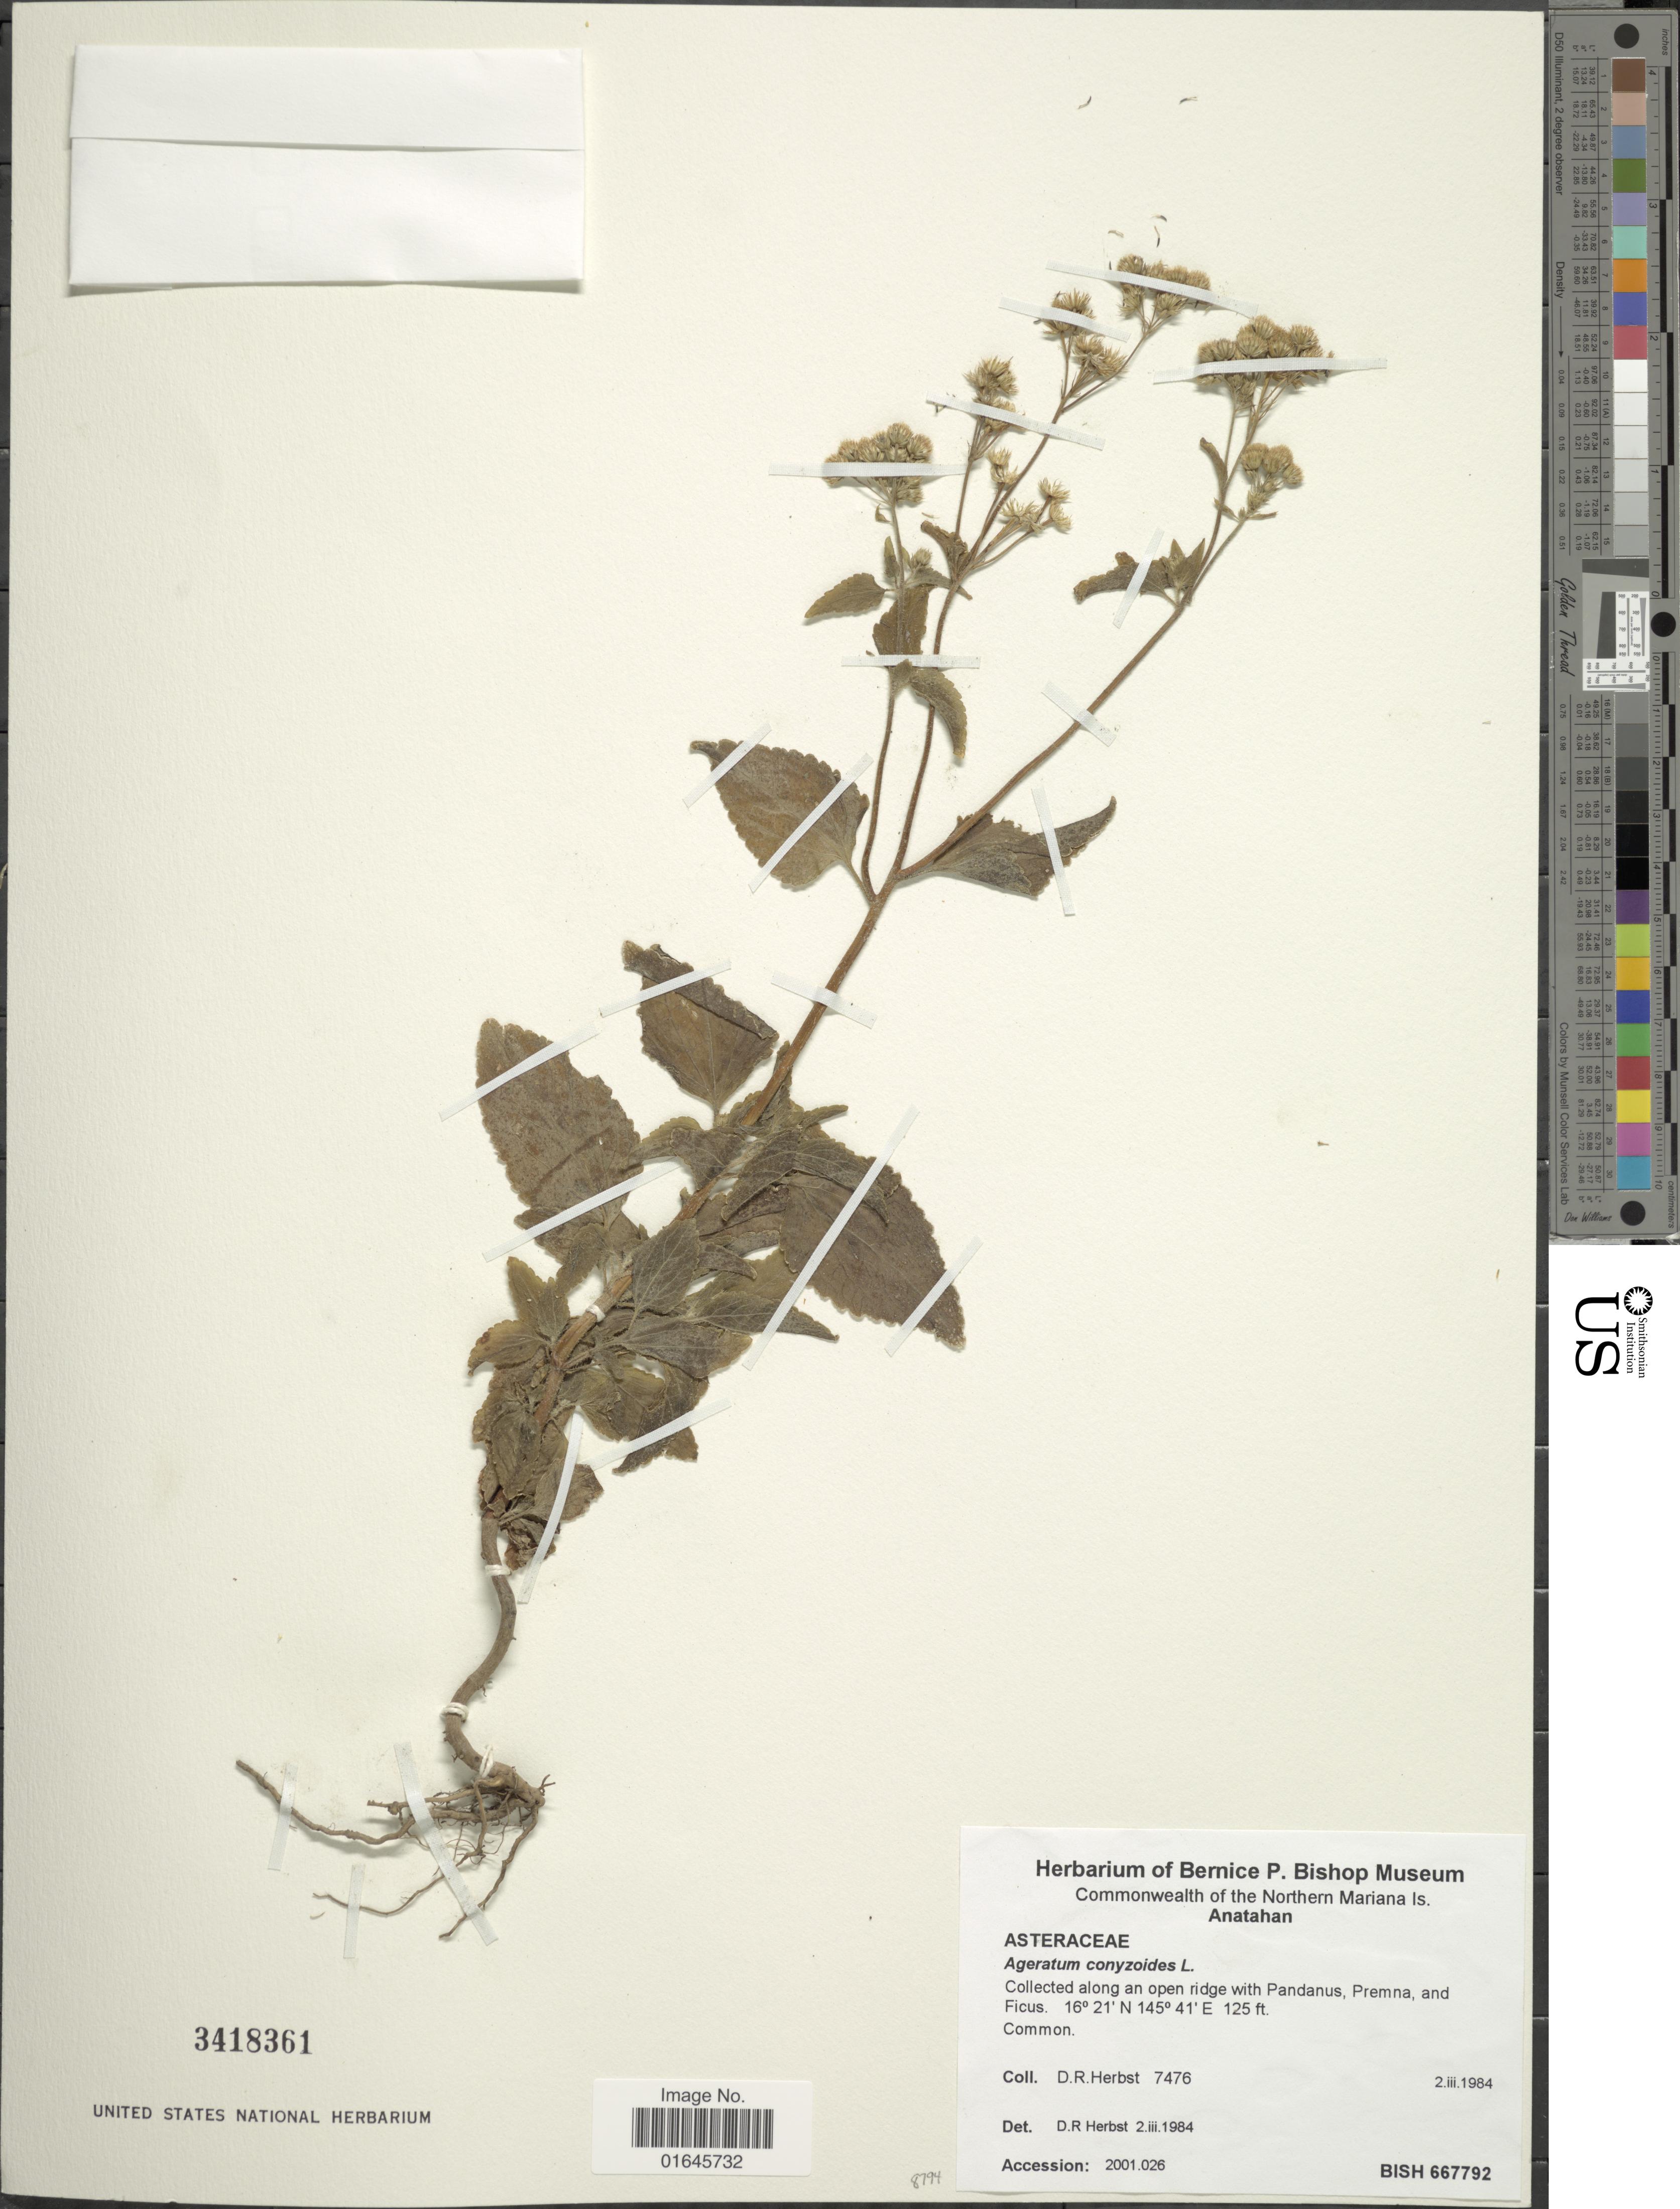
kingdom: Plantae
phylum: Tracheophyta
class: Magnoliopsida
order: Asterales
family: Asteraceae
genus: Ageratum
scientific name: Ageratum conyzoides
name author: L.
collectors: D. R. Herbst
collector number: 7476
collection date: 1984-03-02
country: Northern Mariana Islands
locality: Anatahan, Collected along an open ridge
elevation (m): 38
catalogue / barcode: US 3418361